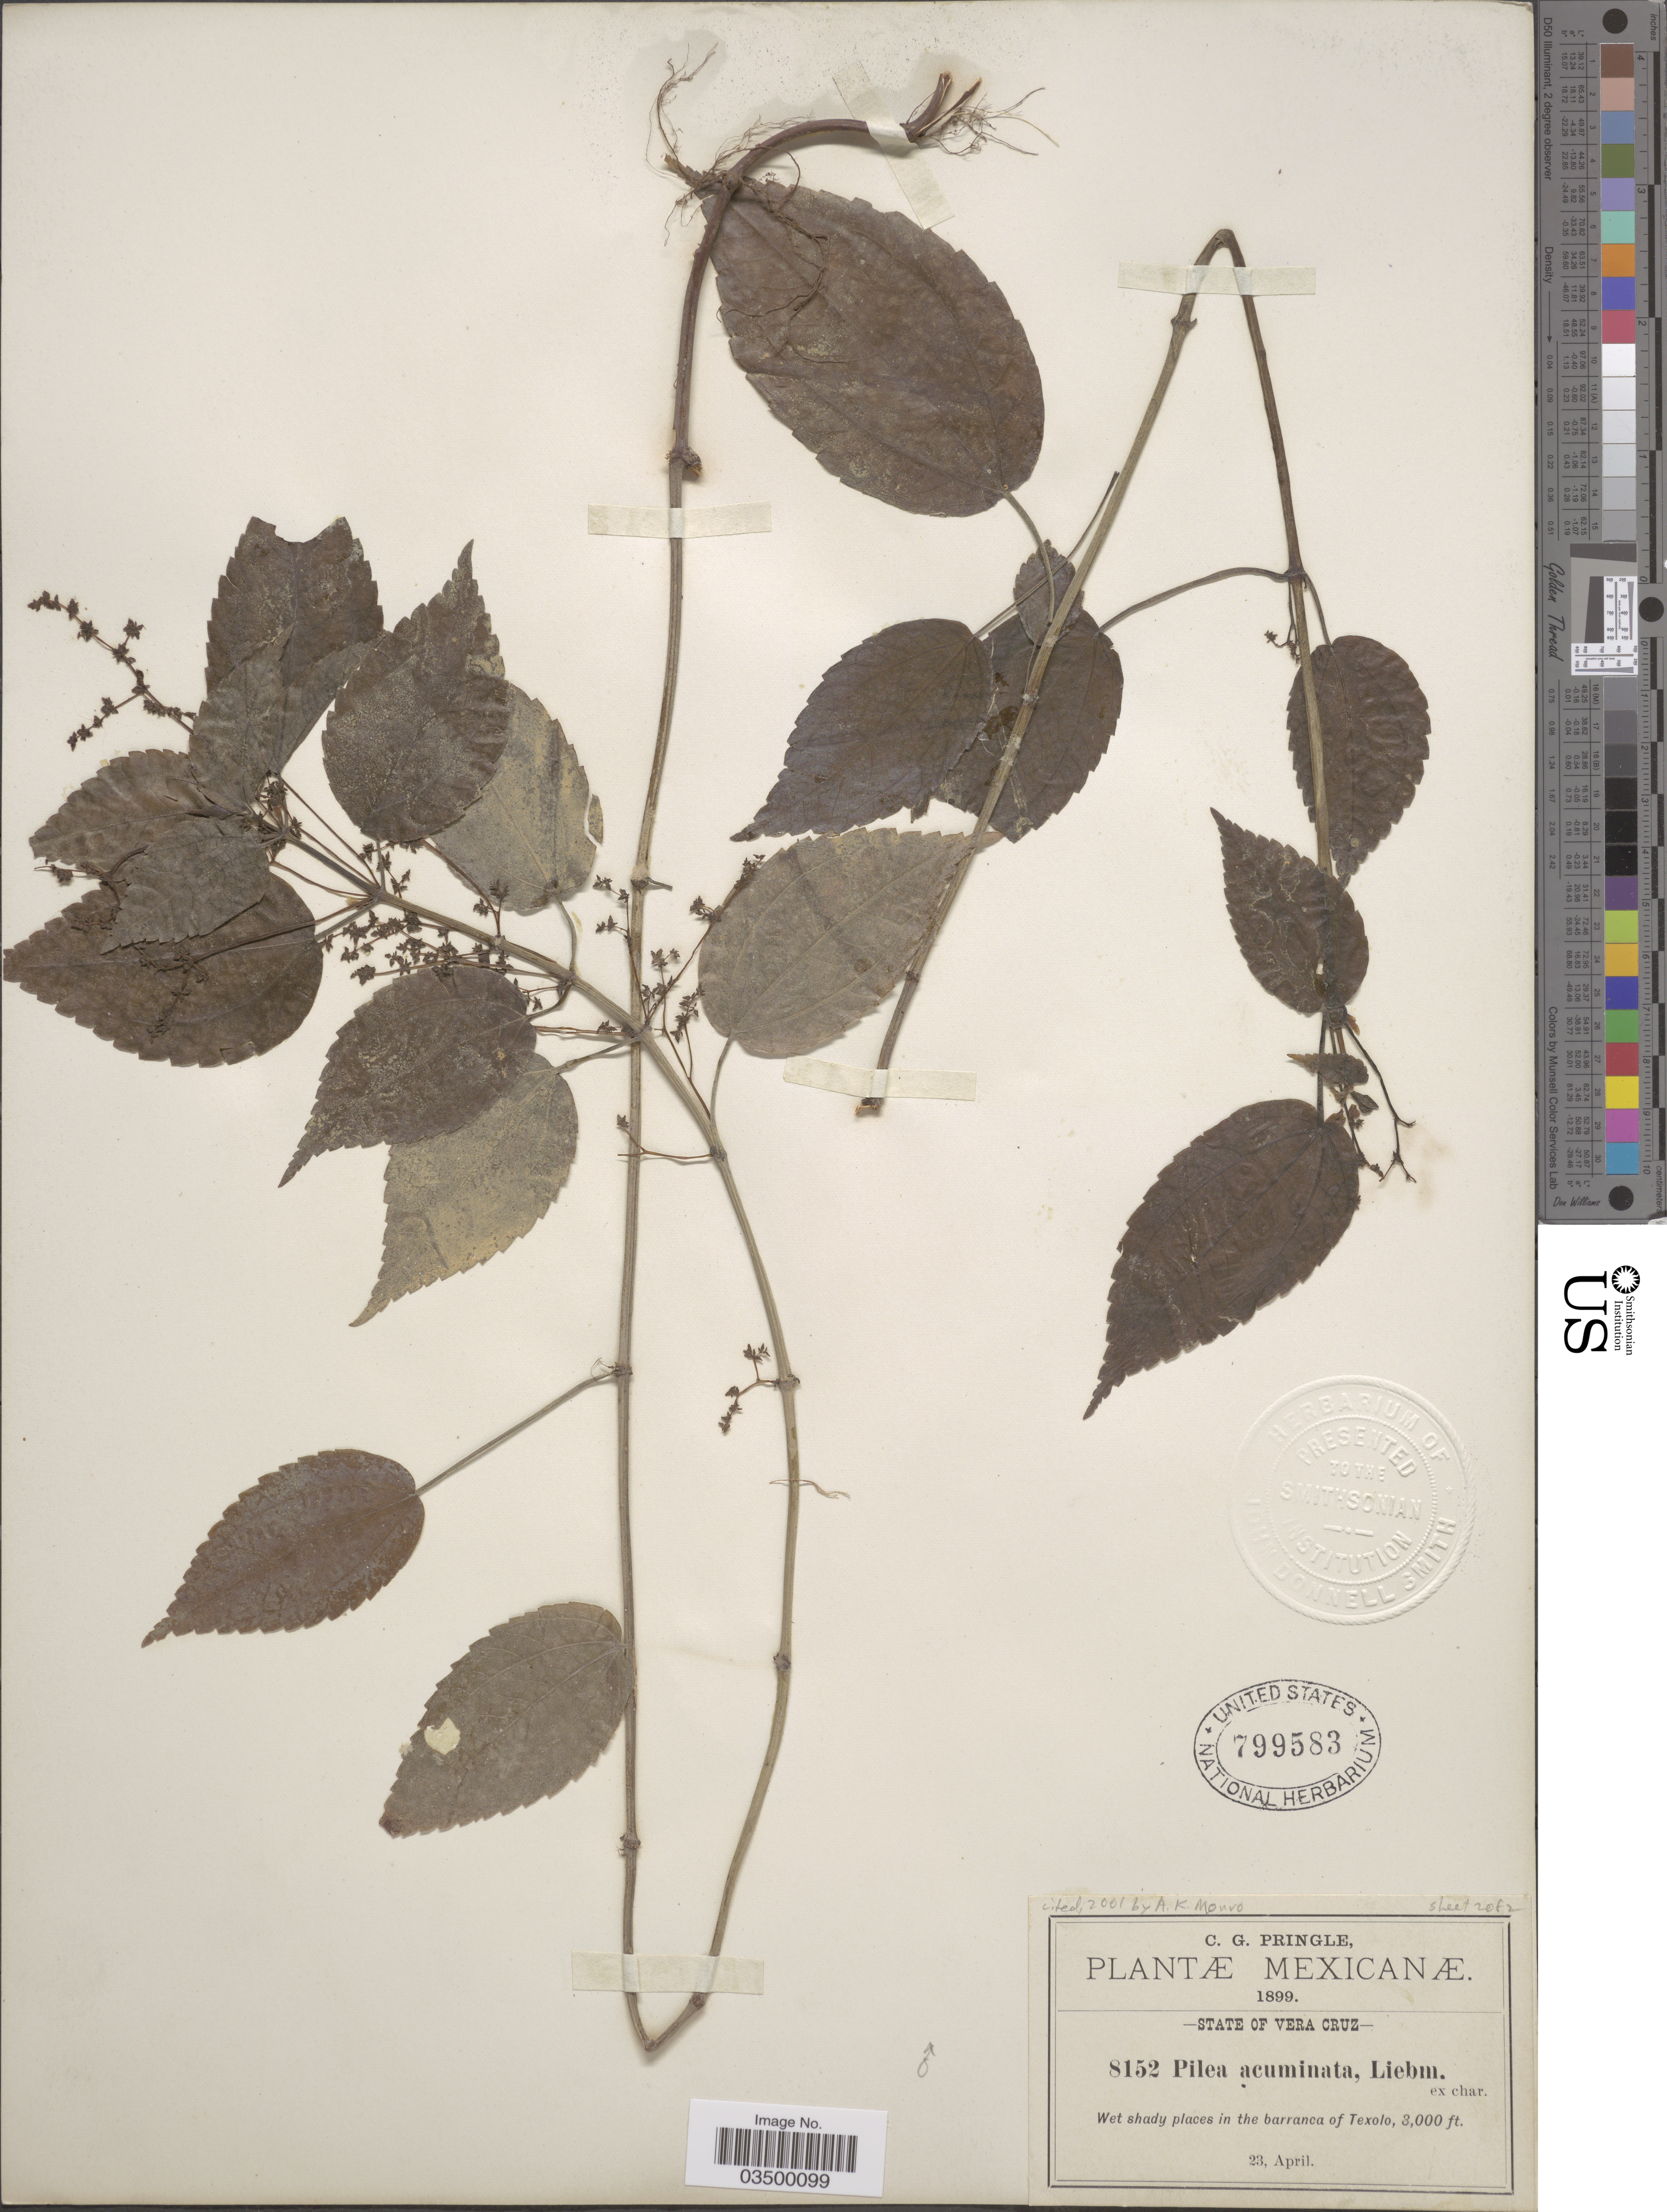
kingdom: Plantae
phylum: Tracheophyta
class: Magnoliopsida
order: Rosales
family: Urticaceae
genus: Pilea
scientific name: Pilea acuminata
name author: Liebm.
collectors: C. G. Pringle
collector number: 8152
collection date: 1899-04-23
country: Mexico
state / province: Veracruz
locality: State of Vera Cruz. Wet shady places in the barranca of Texolo.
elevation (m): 914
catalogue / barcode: US 799583